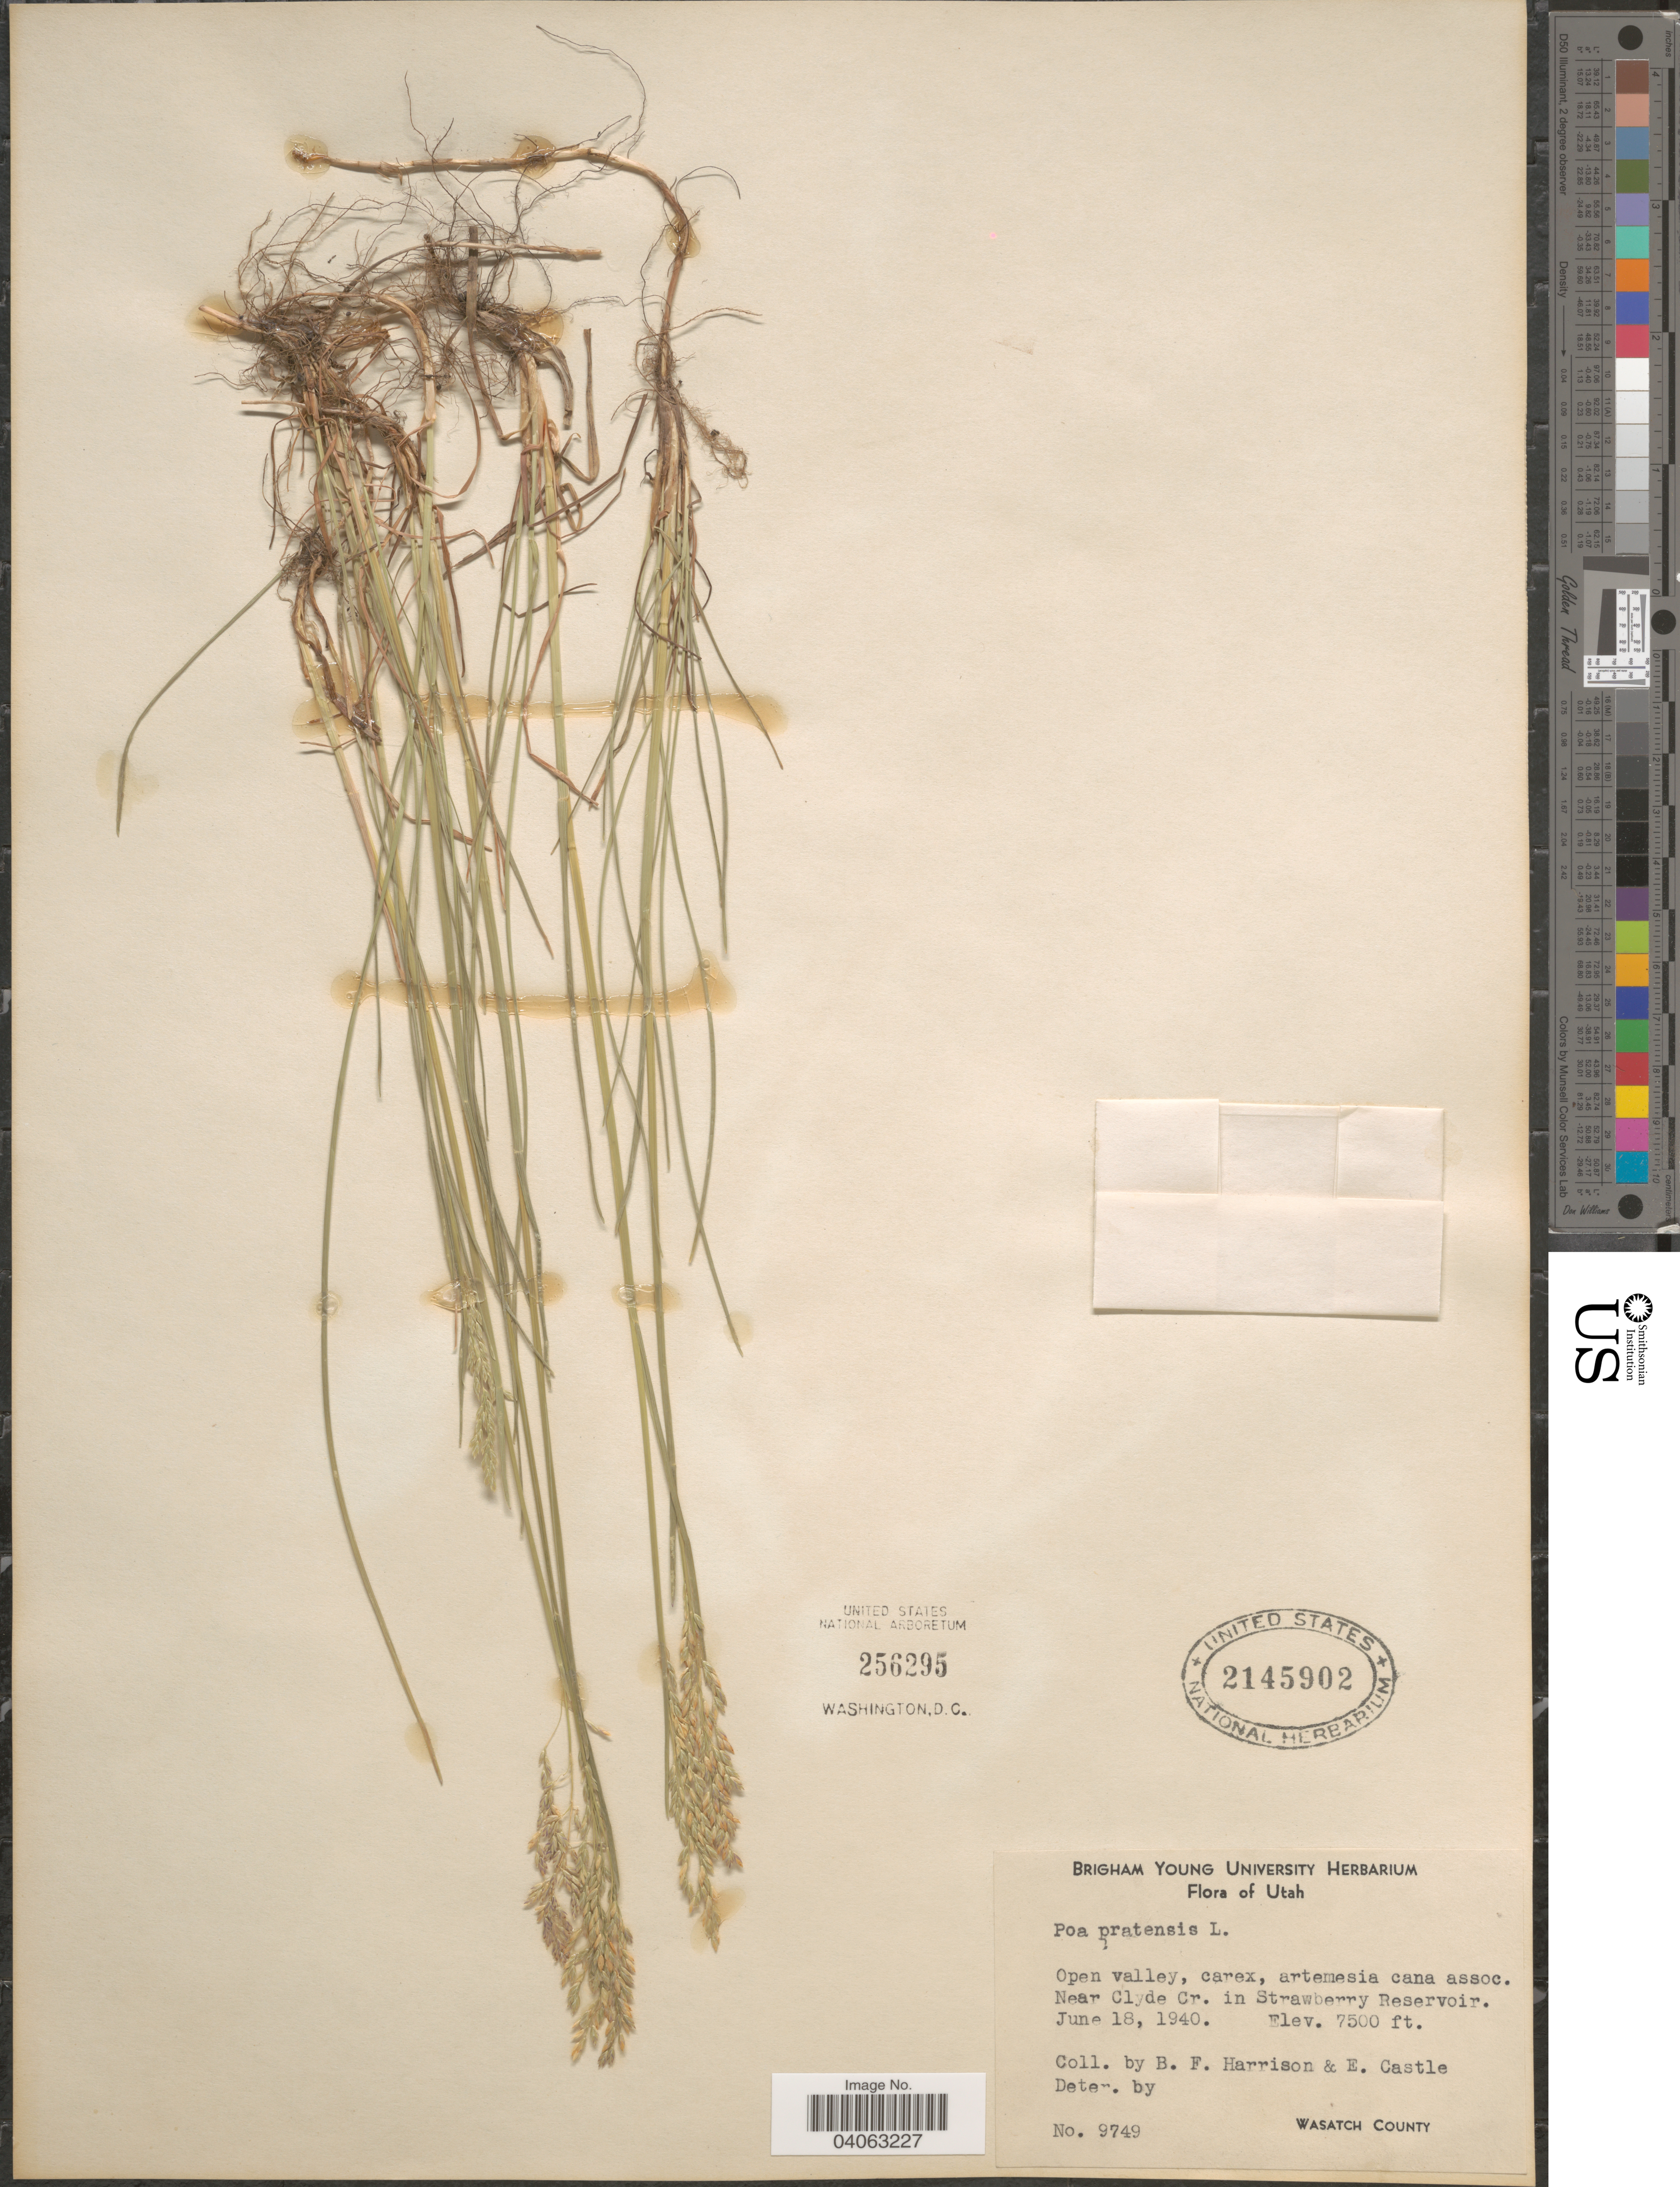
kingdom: Plantae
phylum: Tracheophyta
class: Liliopsida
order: Poales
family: Poaceae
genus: Poa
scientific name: Poa pratensis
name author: L.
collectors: B. F. Harrison & E. Castle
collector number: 9749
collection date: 1940-06-18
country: United States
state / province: Utah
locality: Near Clyde Cr. in Strawberry Reservoir. Wasatch County.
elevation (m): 2286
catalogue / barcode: US 2145902